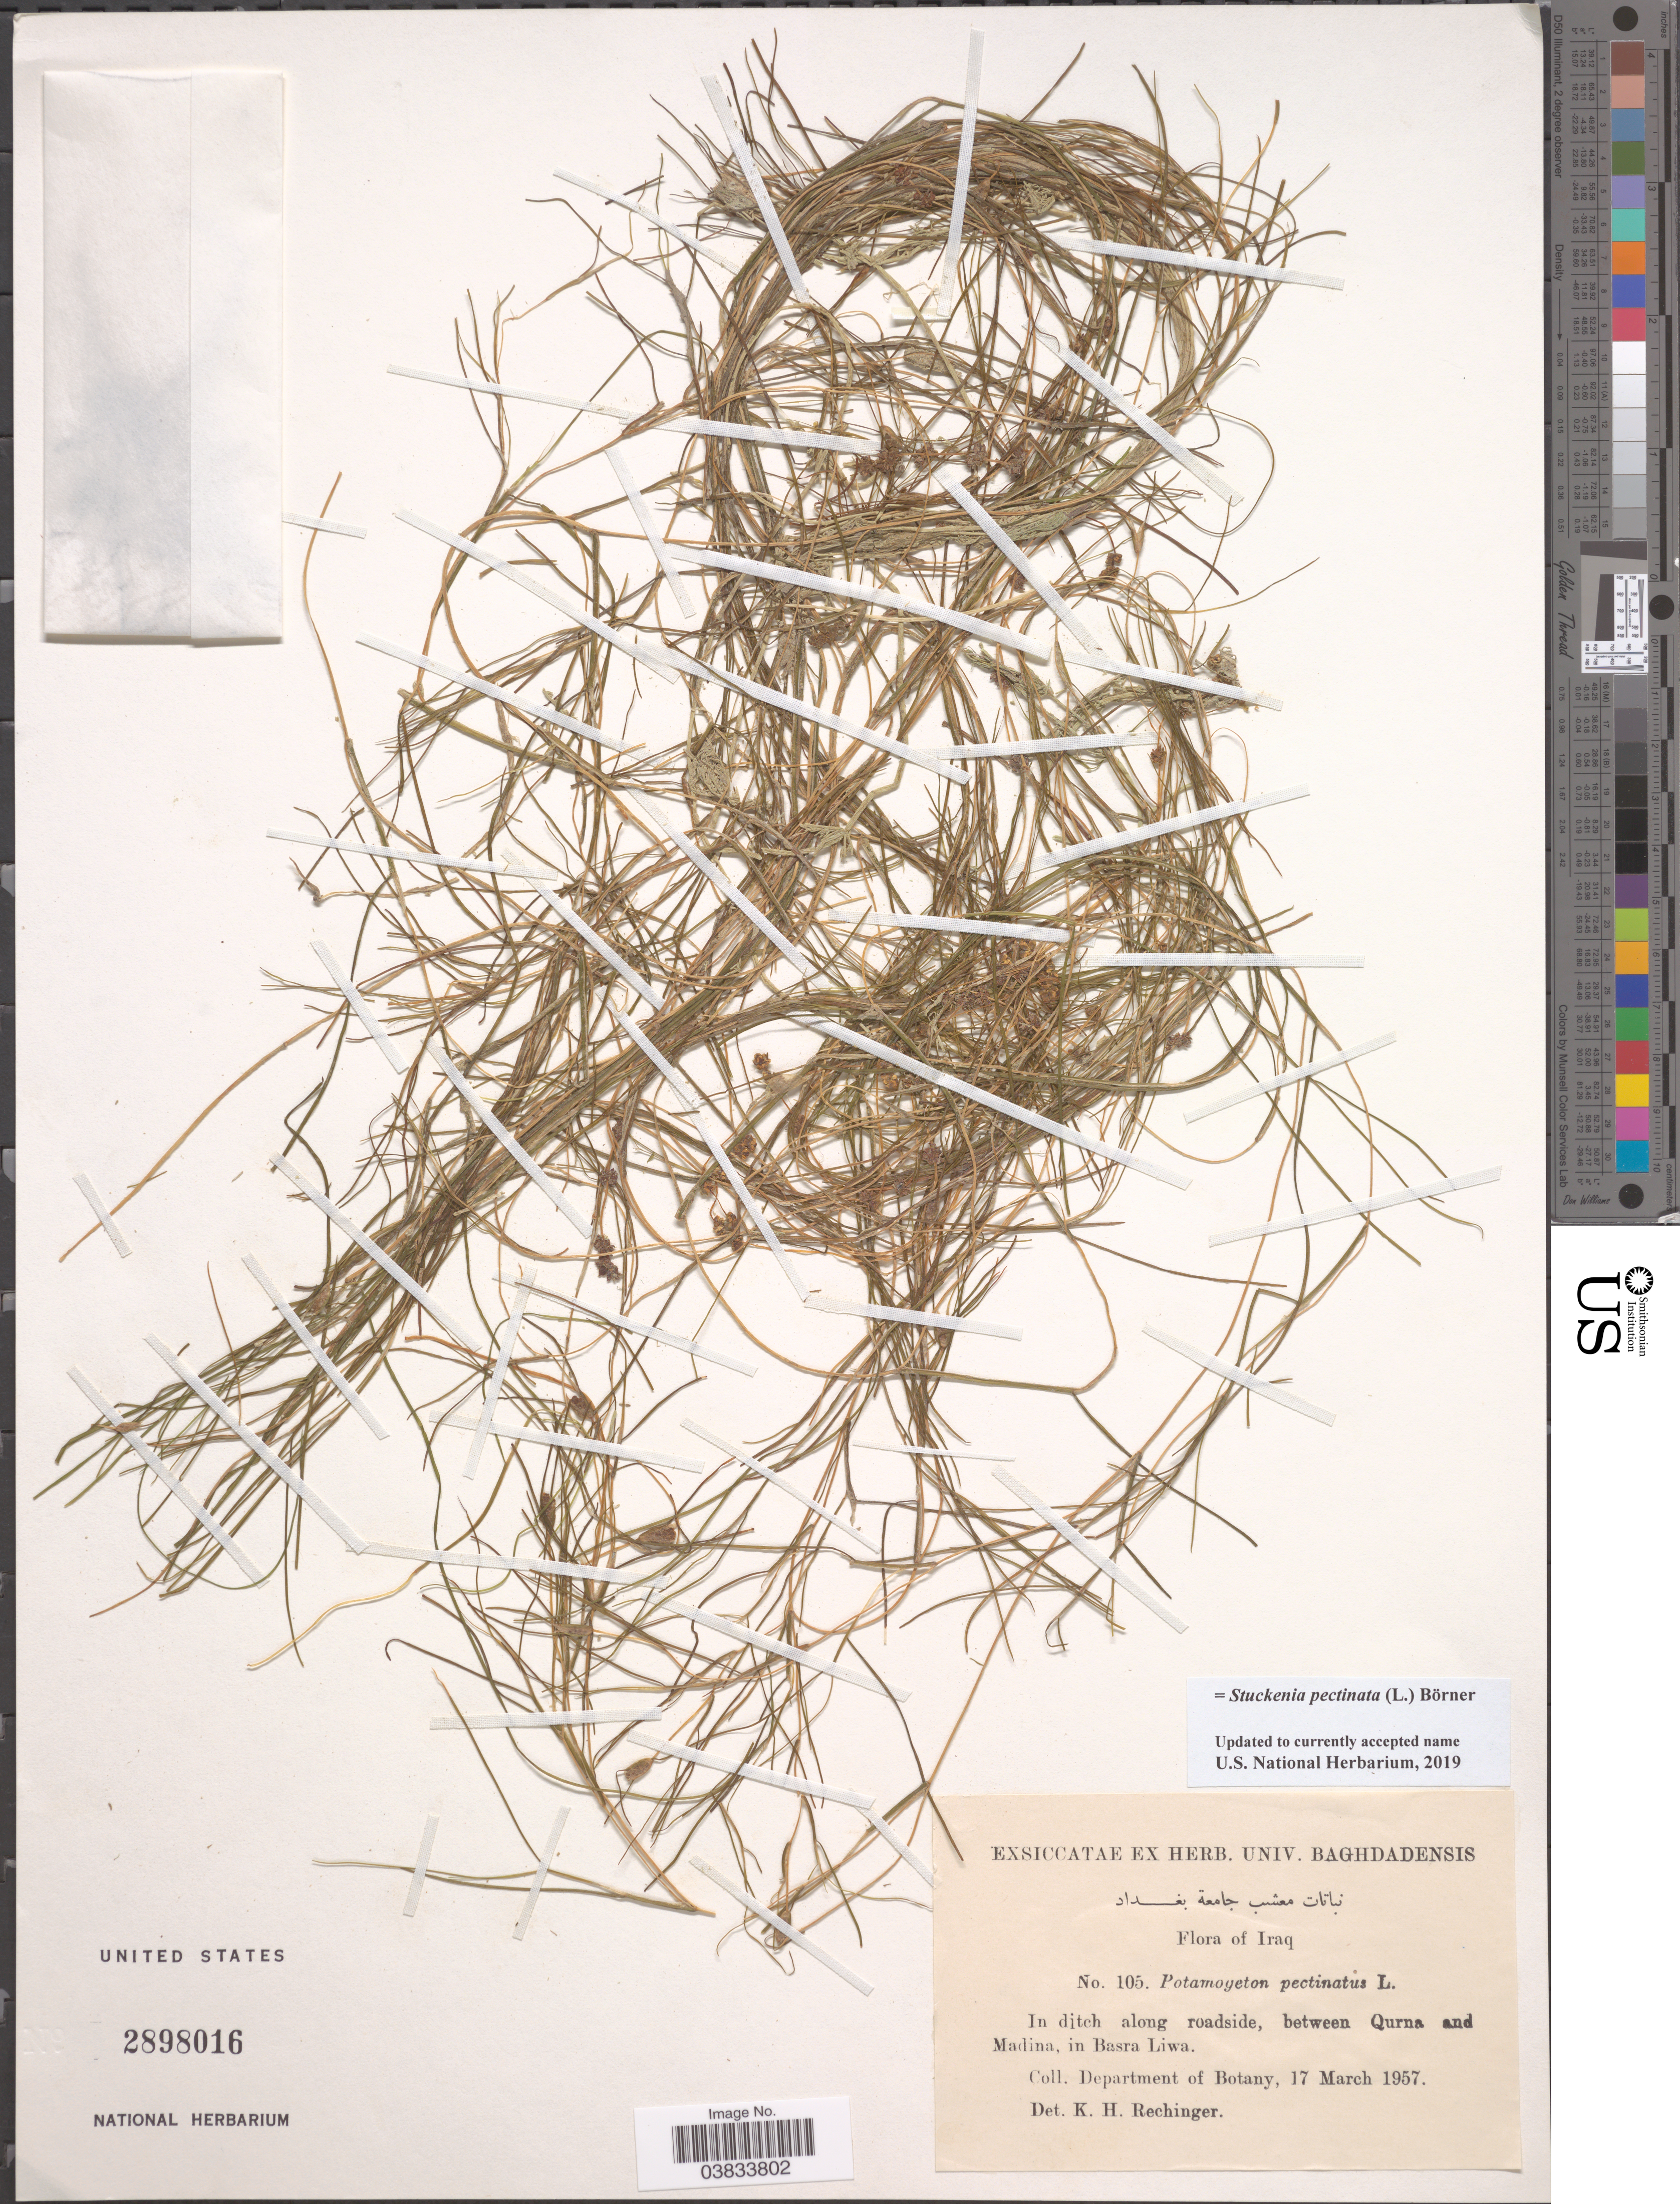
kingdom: Plantae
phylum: Tracheophyta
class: Liliopsida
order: Alismatales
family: Potamogetonaceae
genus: Stuckenia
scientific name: Stuckenia pectinata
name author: (L.) Börner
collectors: Department of Botany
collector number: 105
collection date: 1957-03-17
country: Iraq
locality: In ditch along roadside, between Qurna and Madina, in Basra Liwa.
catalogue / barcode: US 2898016